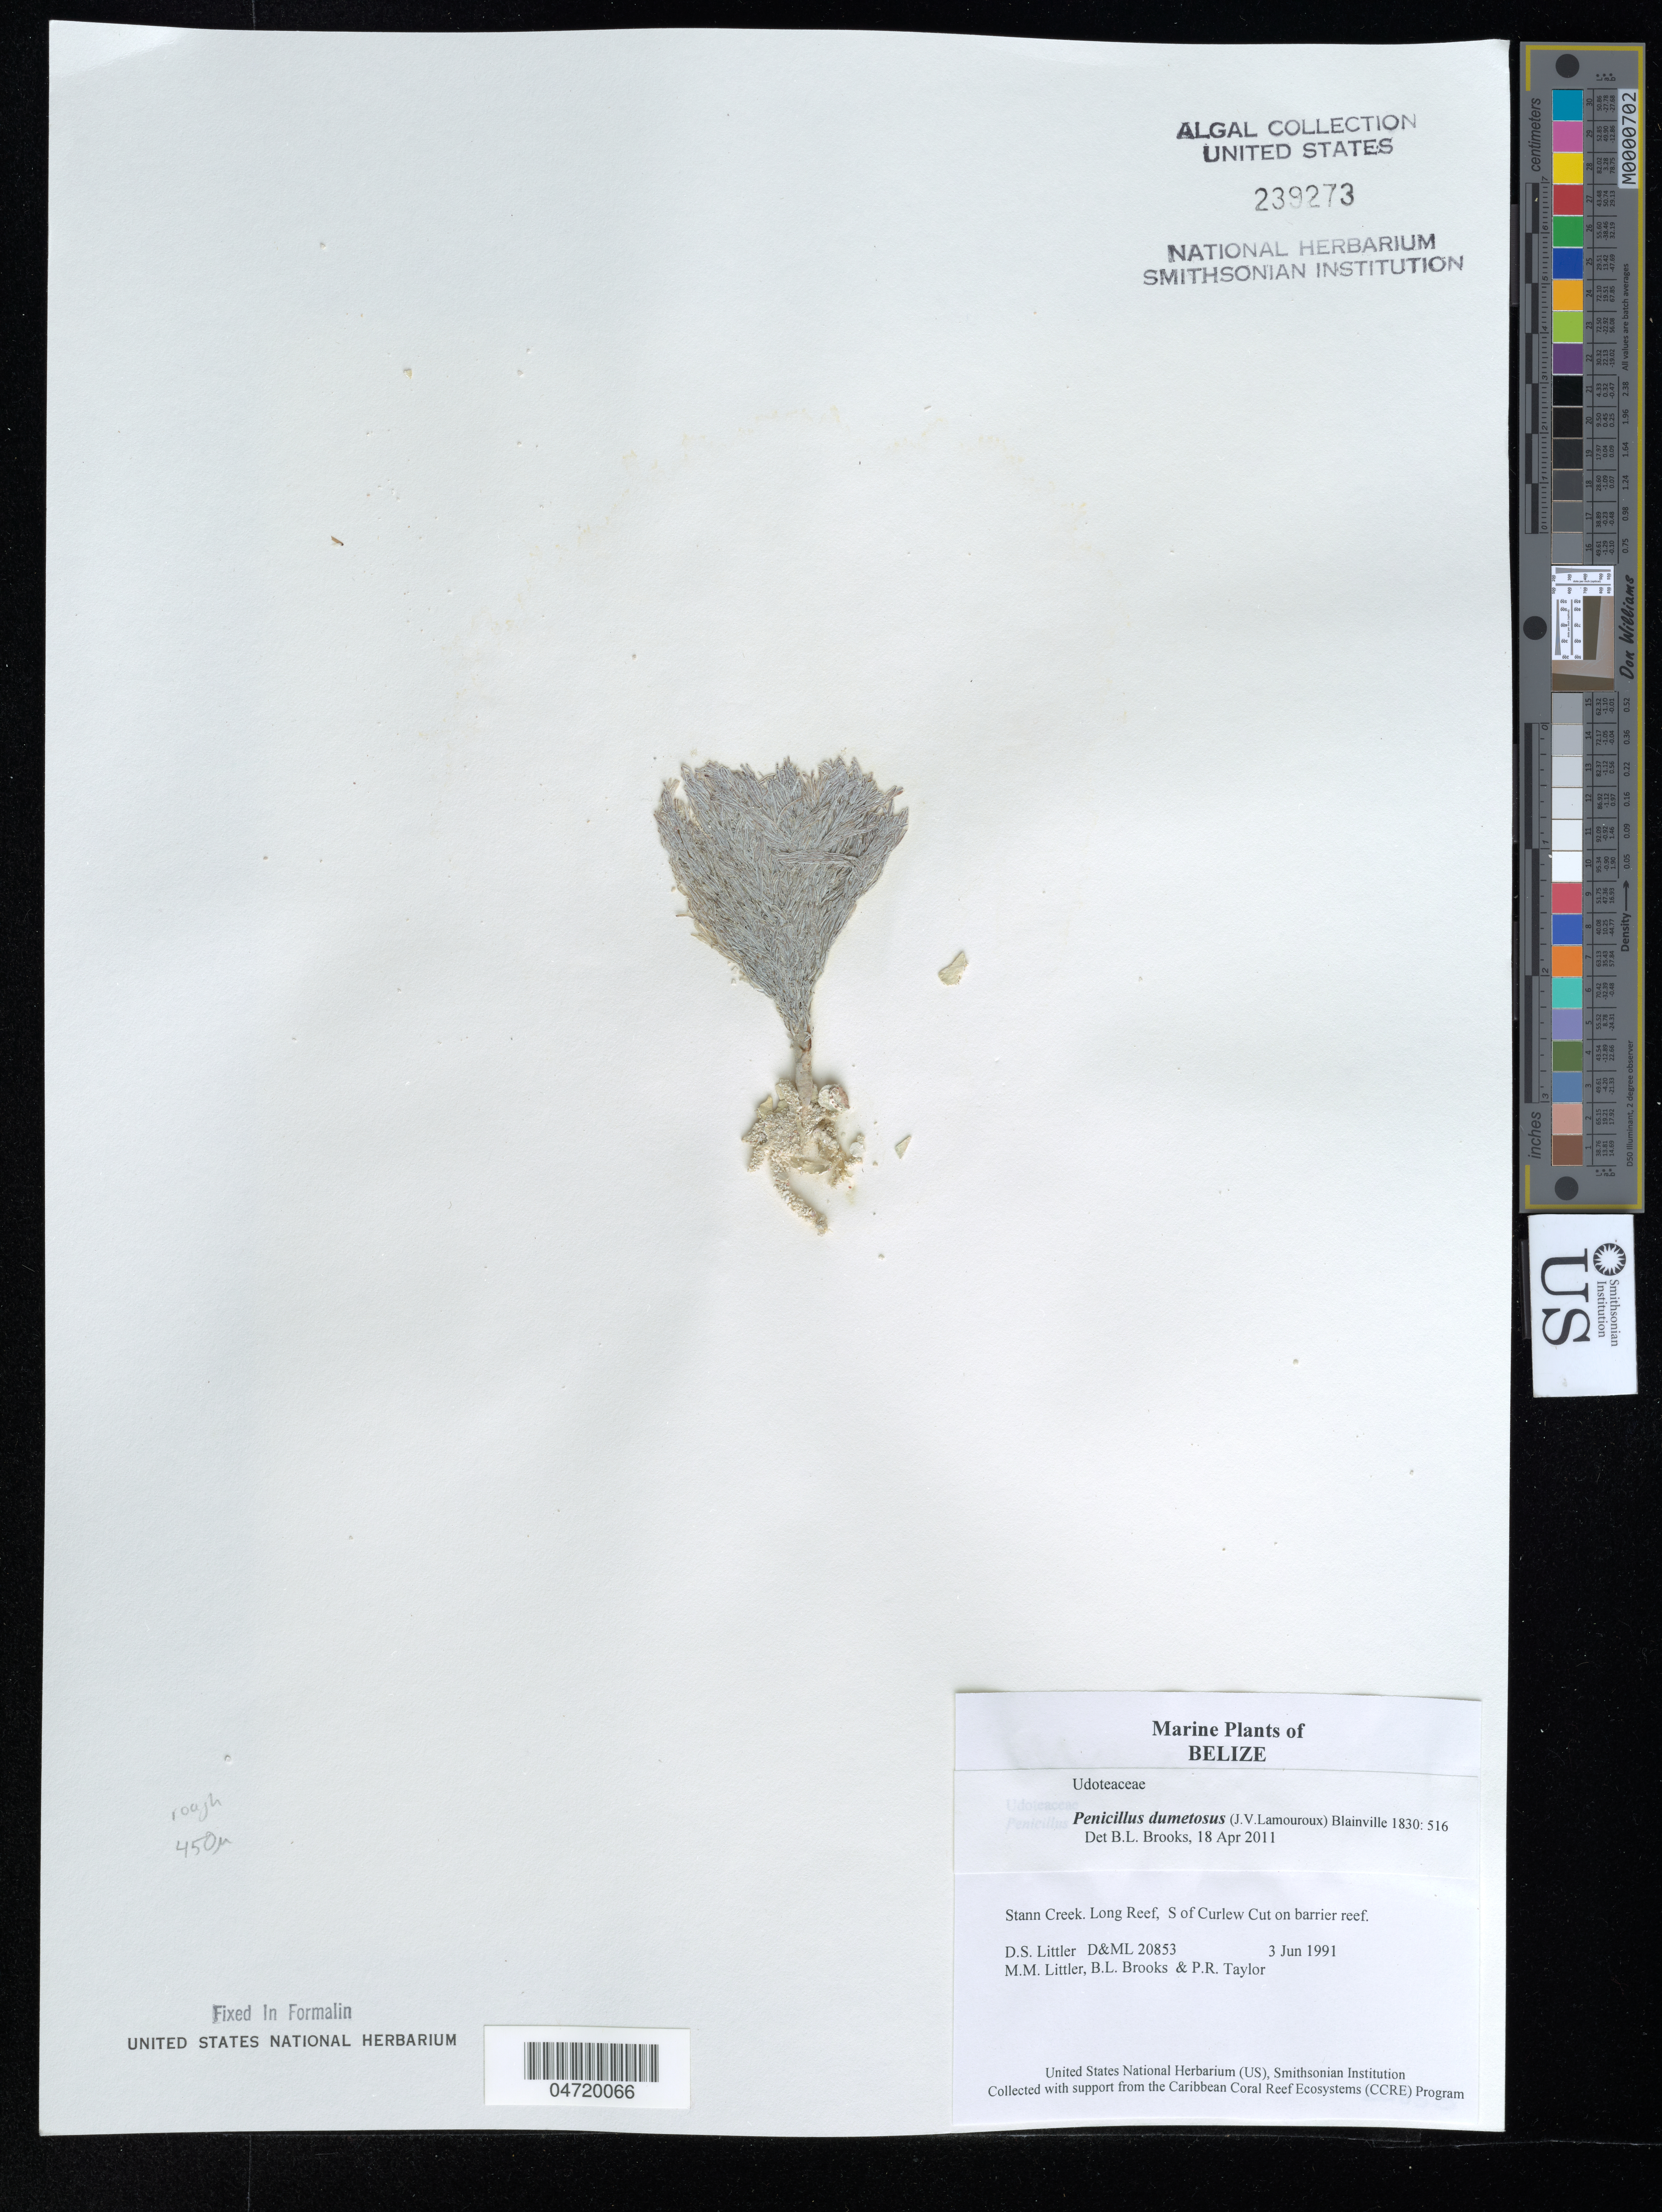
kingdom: Plantae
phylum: Chlorophyta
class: Ulvophyceae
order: Bryopsidales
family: Udoteaceae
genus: Penicillus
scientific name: Penicillus dumetosus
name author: (J.V.Lamouroux) Blainville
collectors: D. S. Littler, M. M. Littler, B. Brooks & P. R. Taylor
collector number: D&ML20853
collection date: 1991-06-03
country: Belize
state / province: Stann Creek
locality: Long Reef, S of Curlew Cut on barrier reef.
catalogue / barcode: US 239273